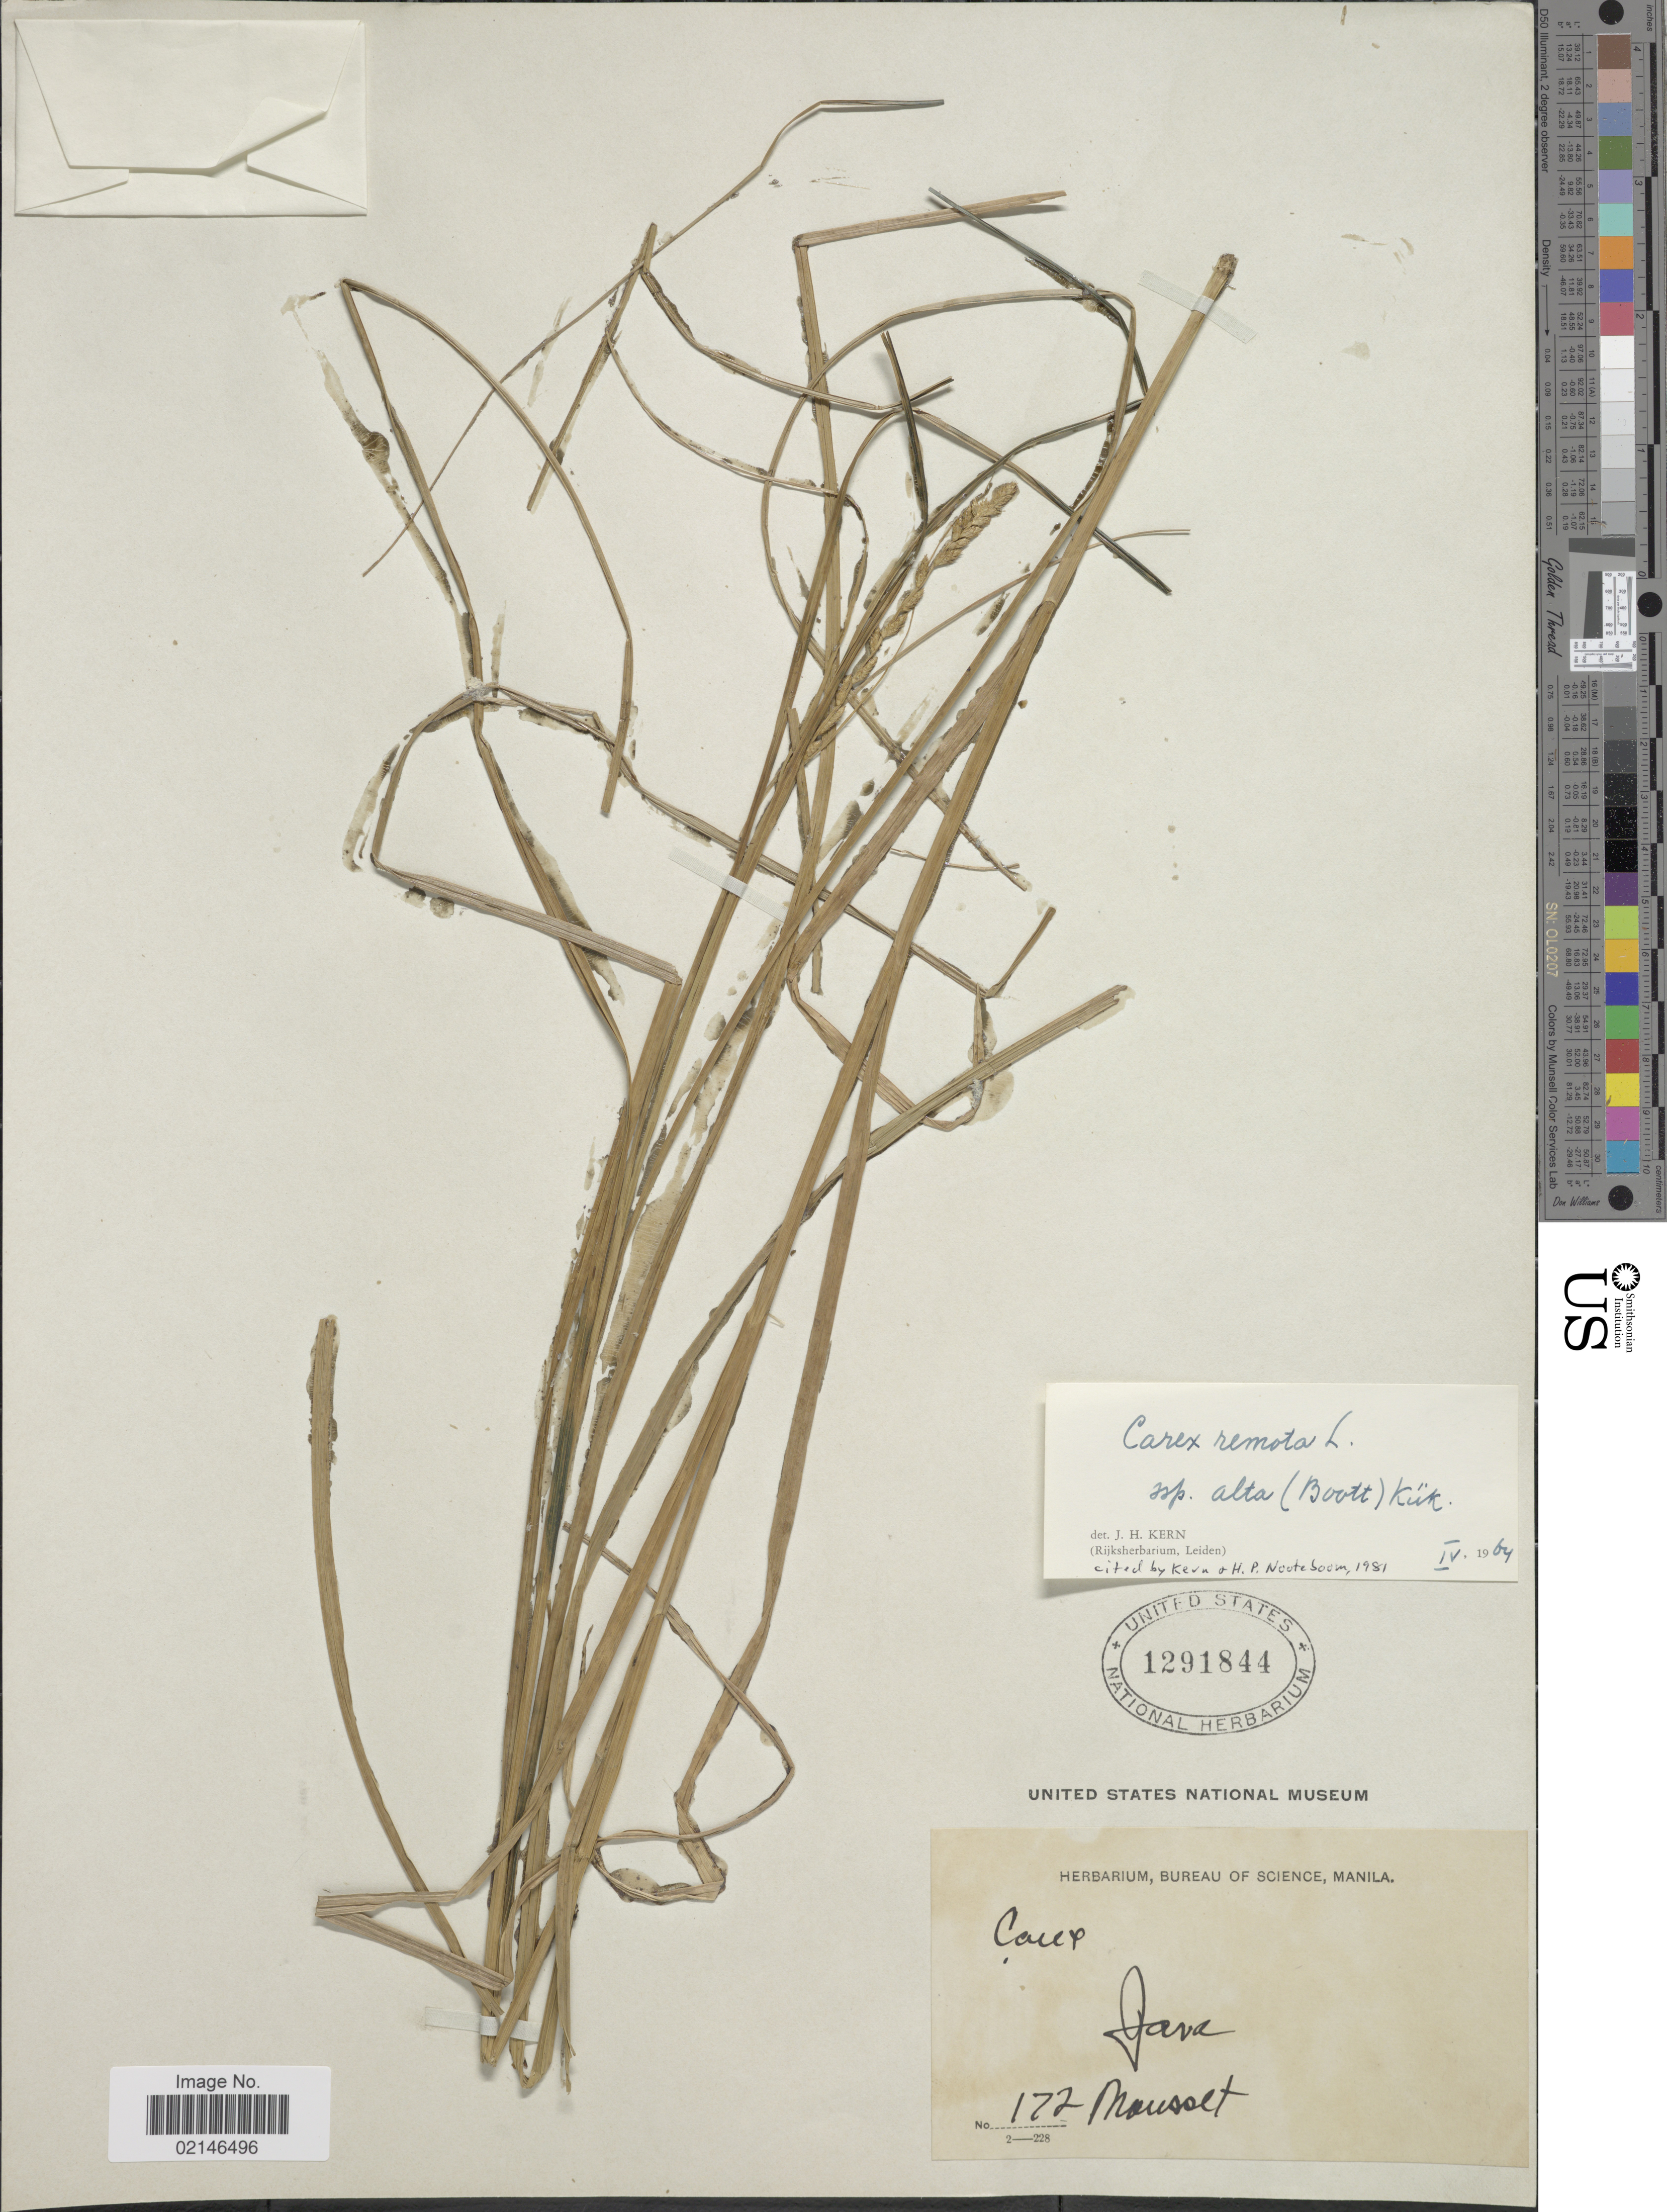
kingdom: Plantae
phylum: Tracheophyta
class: Liliopsida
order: Poales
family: Cyperaceae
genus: Carex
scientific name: Carex remota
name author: L.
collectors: Mousset, --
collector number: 172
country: Indonesia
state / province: Java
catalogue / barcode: US 1291844